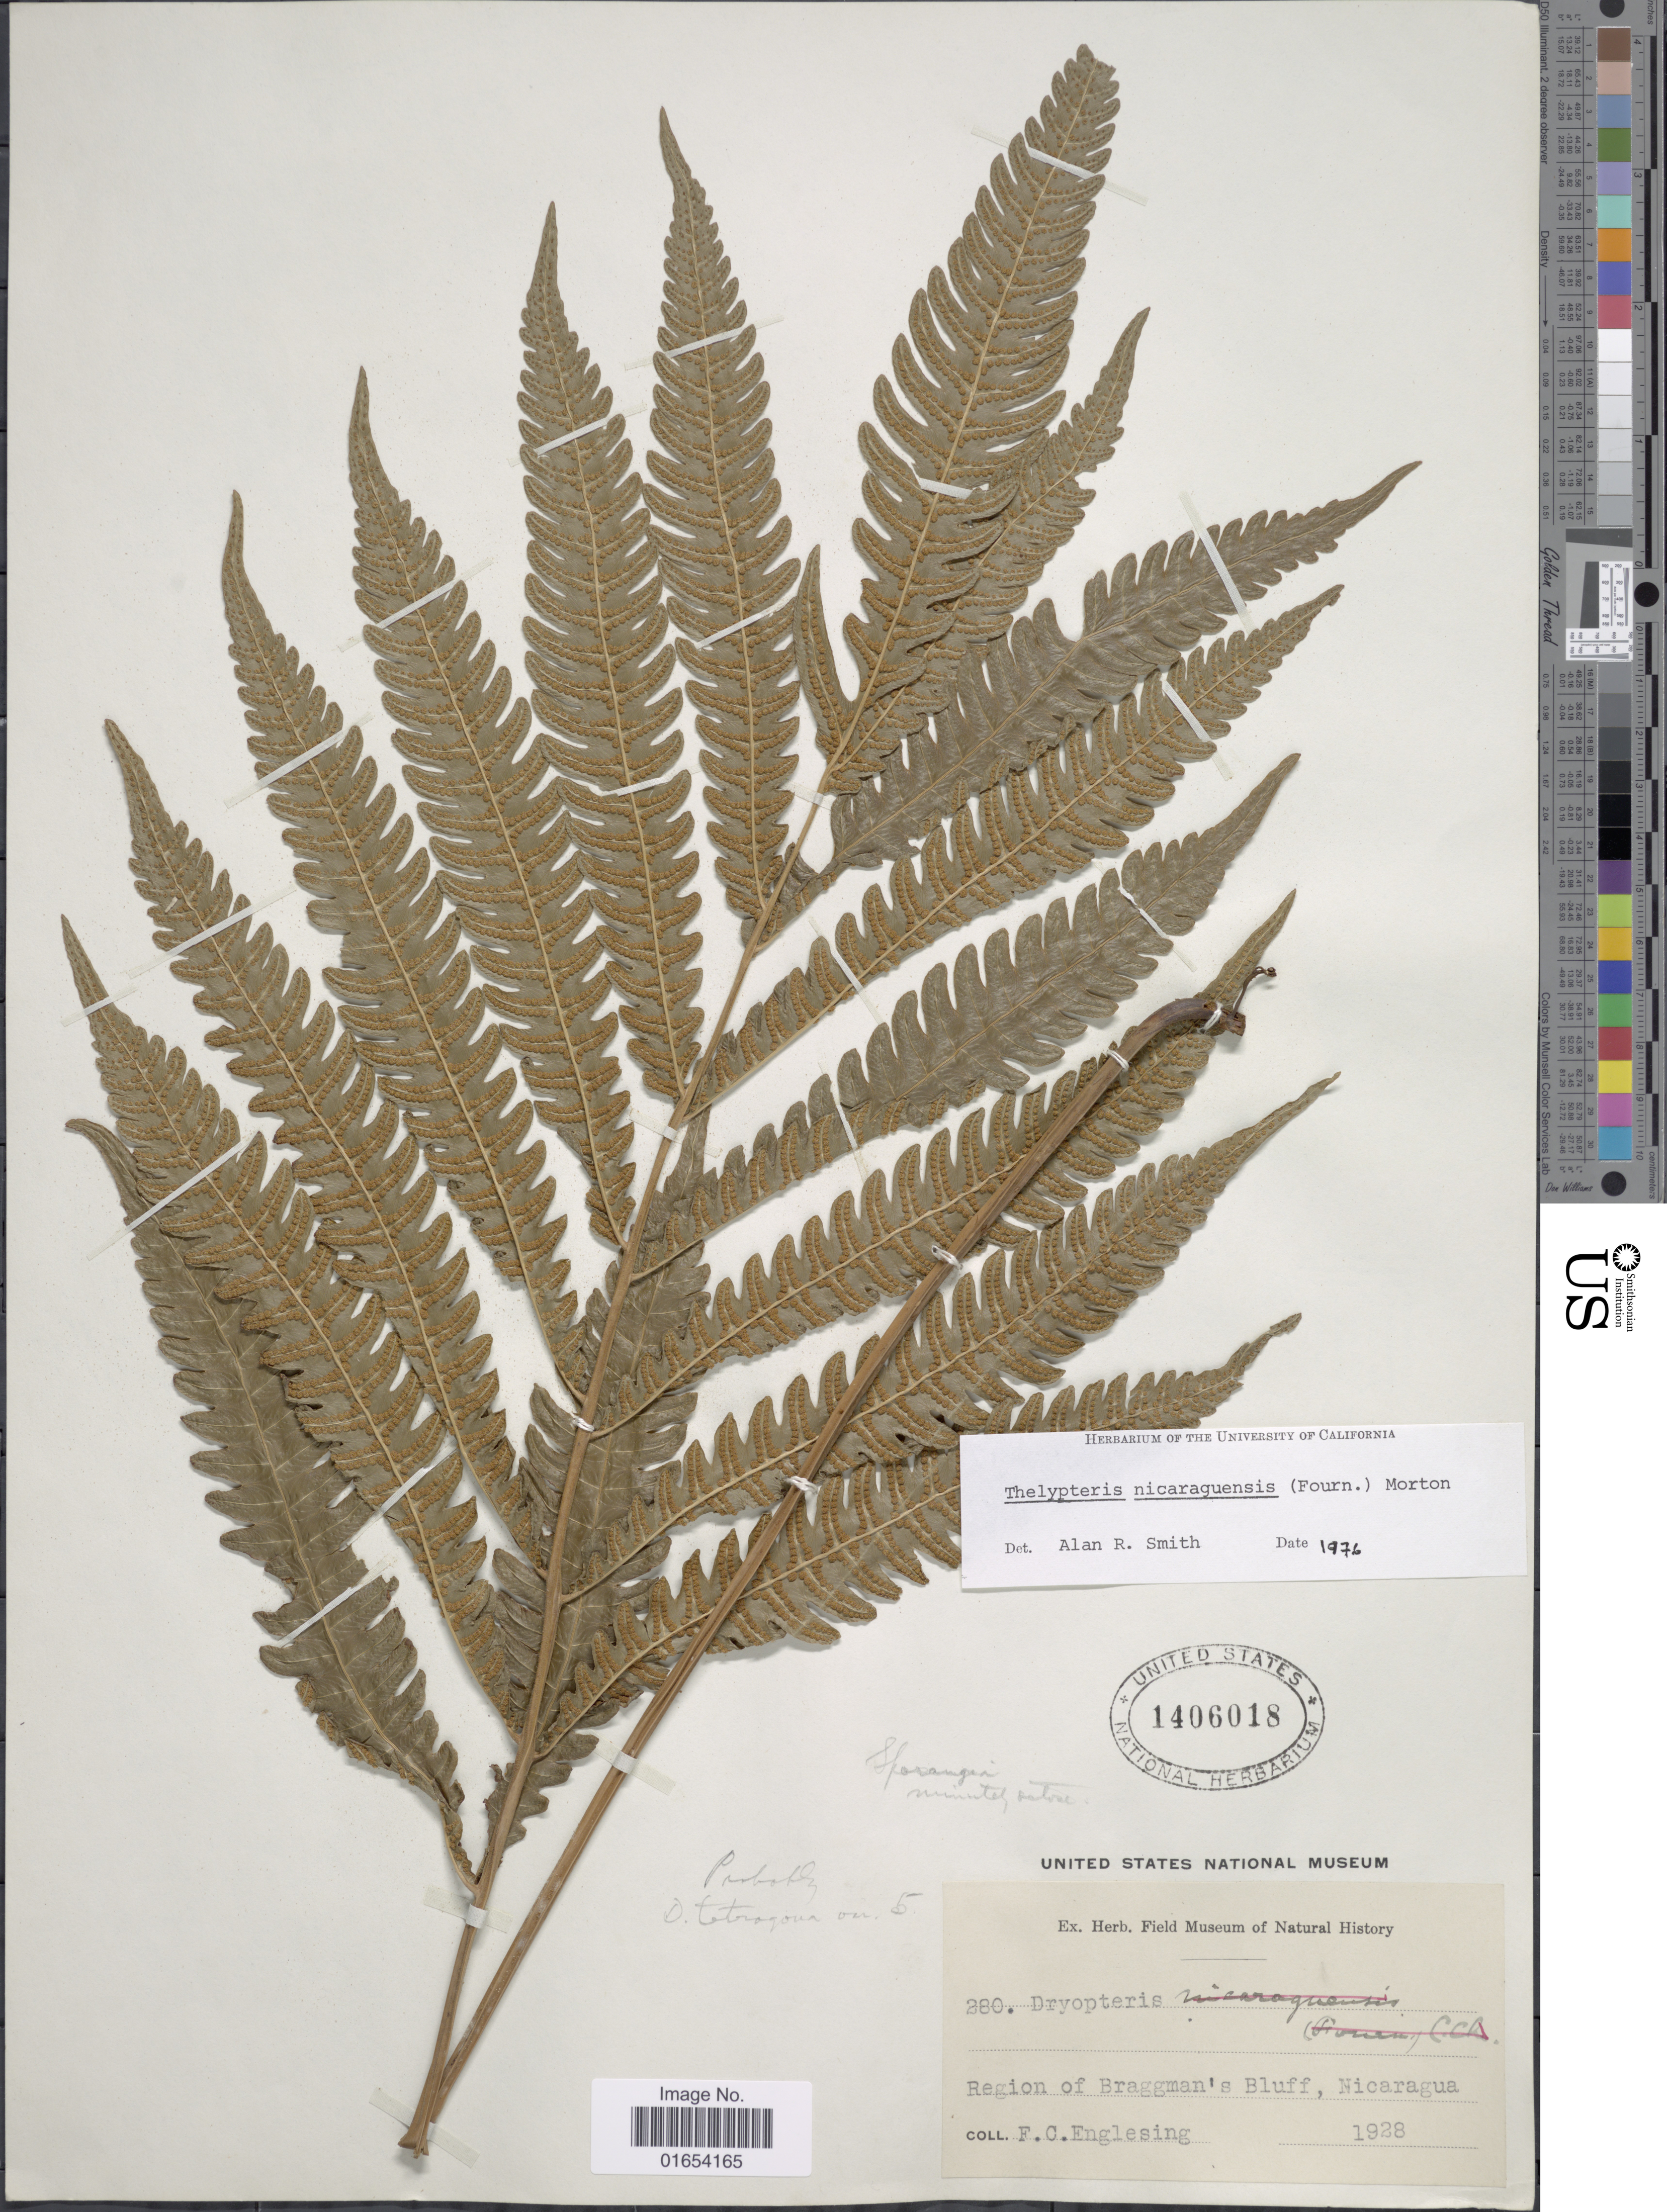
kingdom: Plantae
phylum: Tracheophyta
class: Polypodiopsida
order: Polypodiales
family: Thelypteridaceae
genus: Goniopteris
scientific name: Goniopteris nicaraguensis (C. Chr.) comb. nov., ined 2015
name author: (C. Chr.)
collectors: F. Englesing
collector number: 280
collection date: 1928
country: Nicaragua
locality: Region of Braggman's Bluff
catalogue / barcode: US 1406018